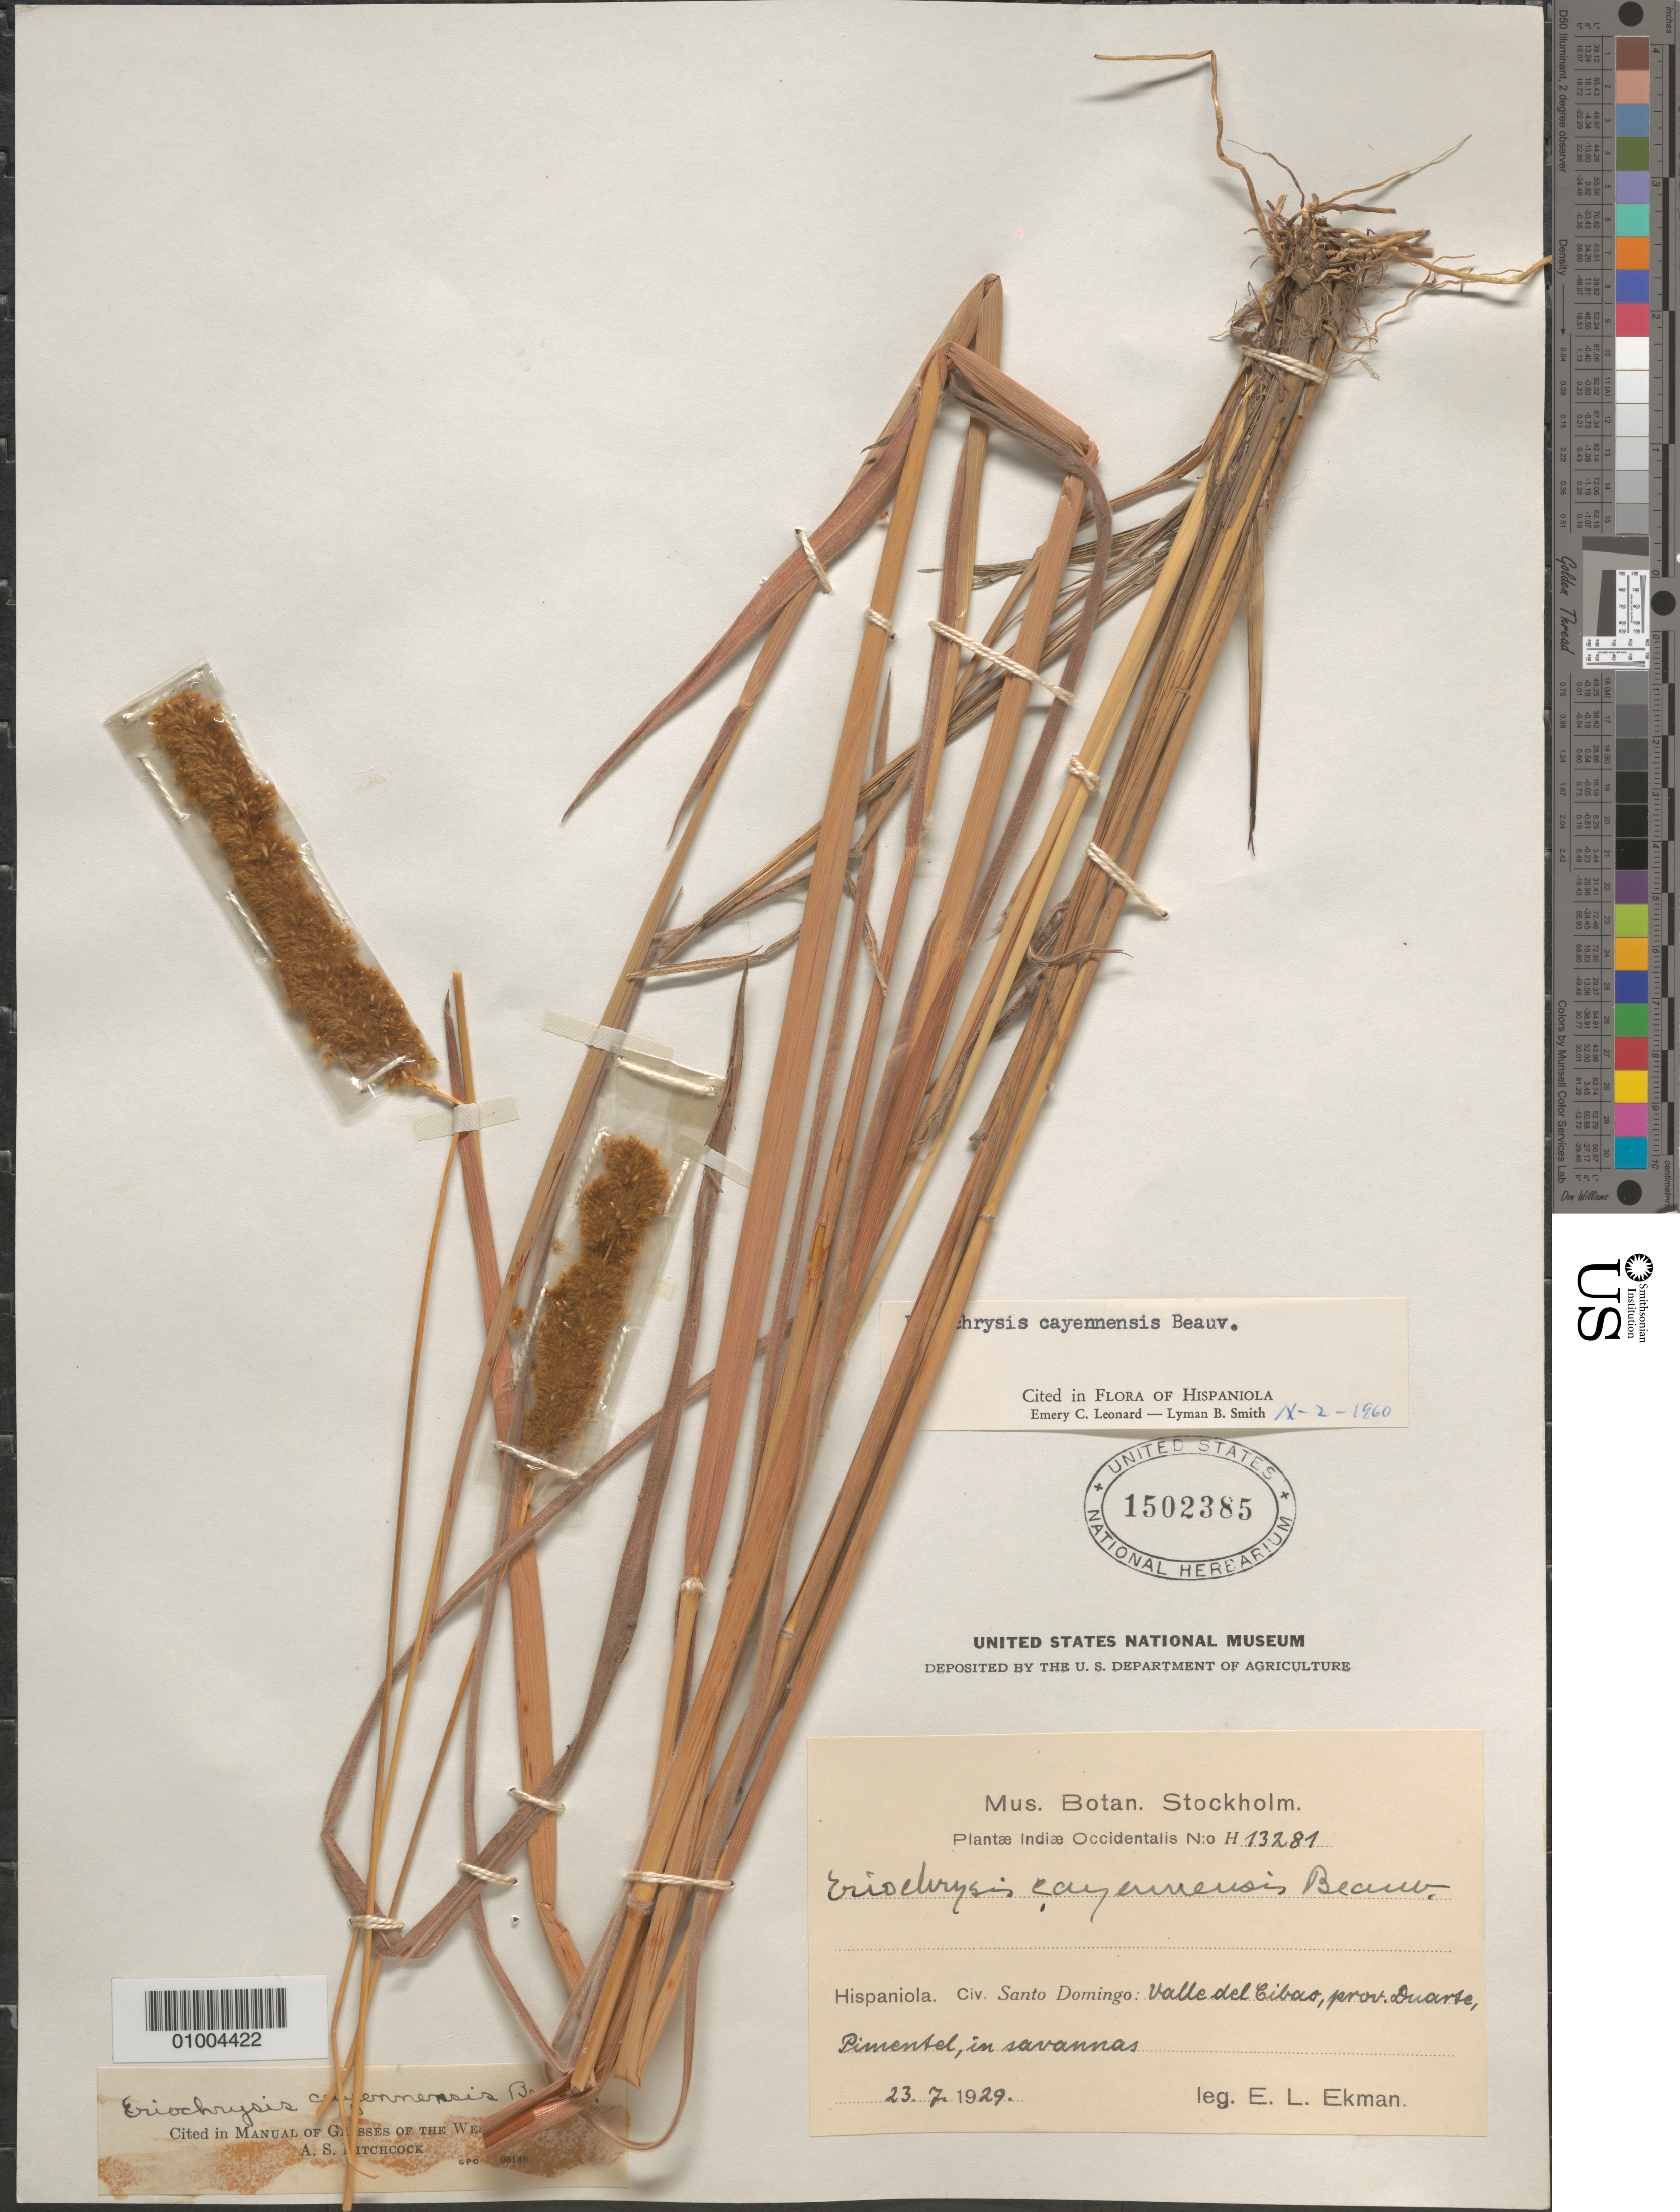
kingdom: Plantae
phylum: Tracheophyta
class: Liliopsida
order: Poales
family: Poaceae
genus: Eriochrysis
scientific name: Eriochrysis cayennensis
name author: P. Beauv.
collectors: E. L. Ekman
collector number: H 13281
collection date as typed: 23 Jul 1929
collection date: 1929-07-23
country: Dominican Republic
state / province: El Seibo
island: Hispaniola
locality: valle del Cibao, Pimentel, in savannas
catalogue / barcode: US 1502385